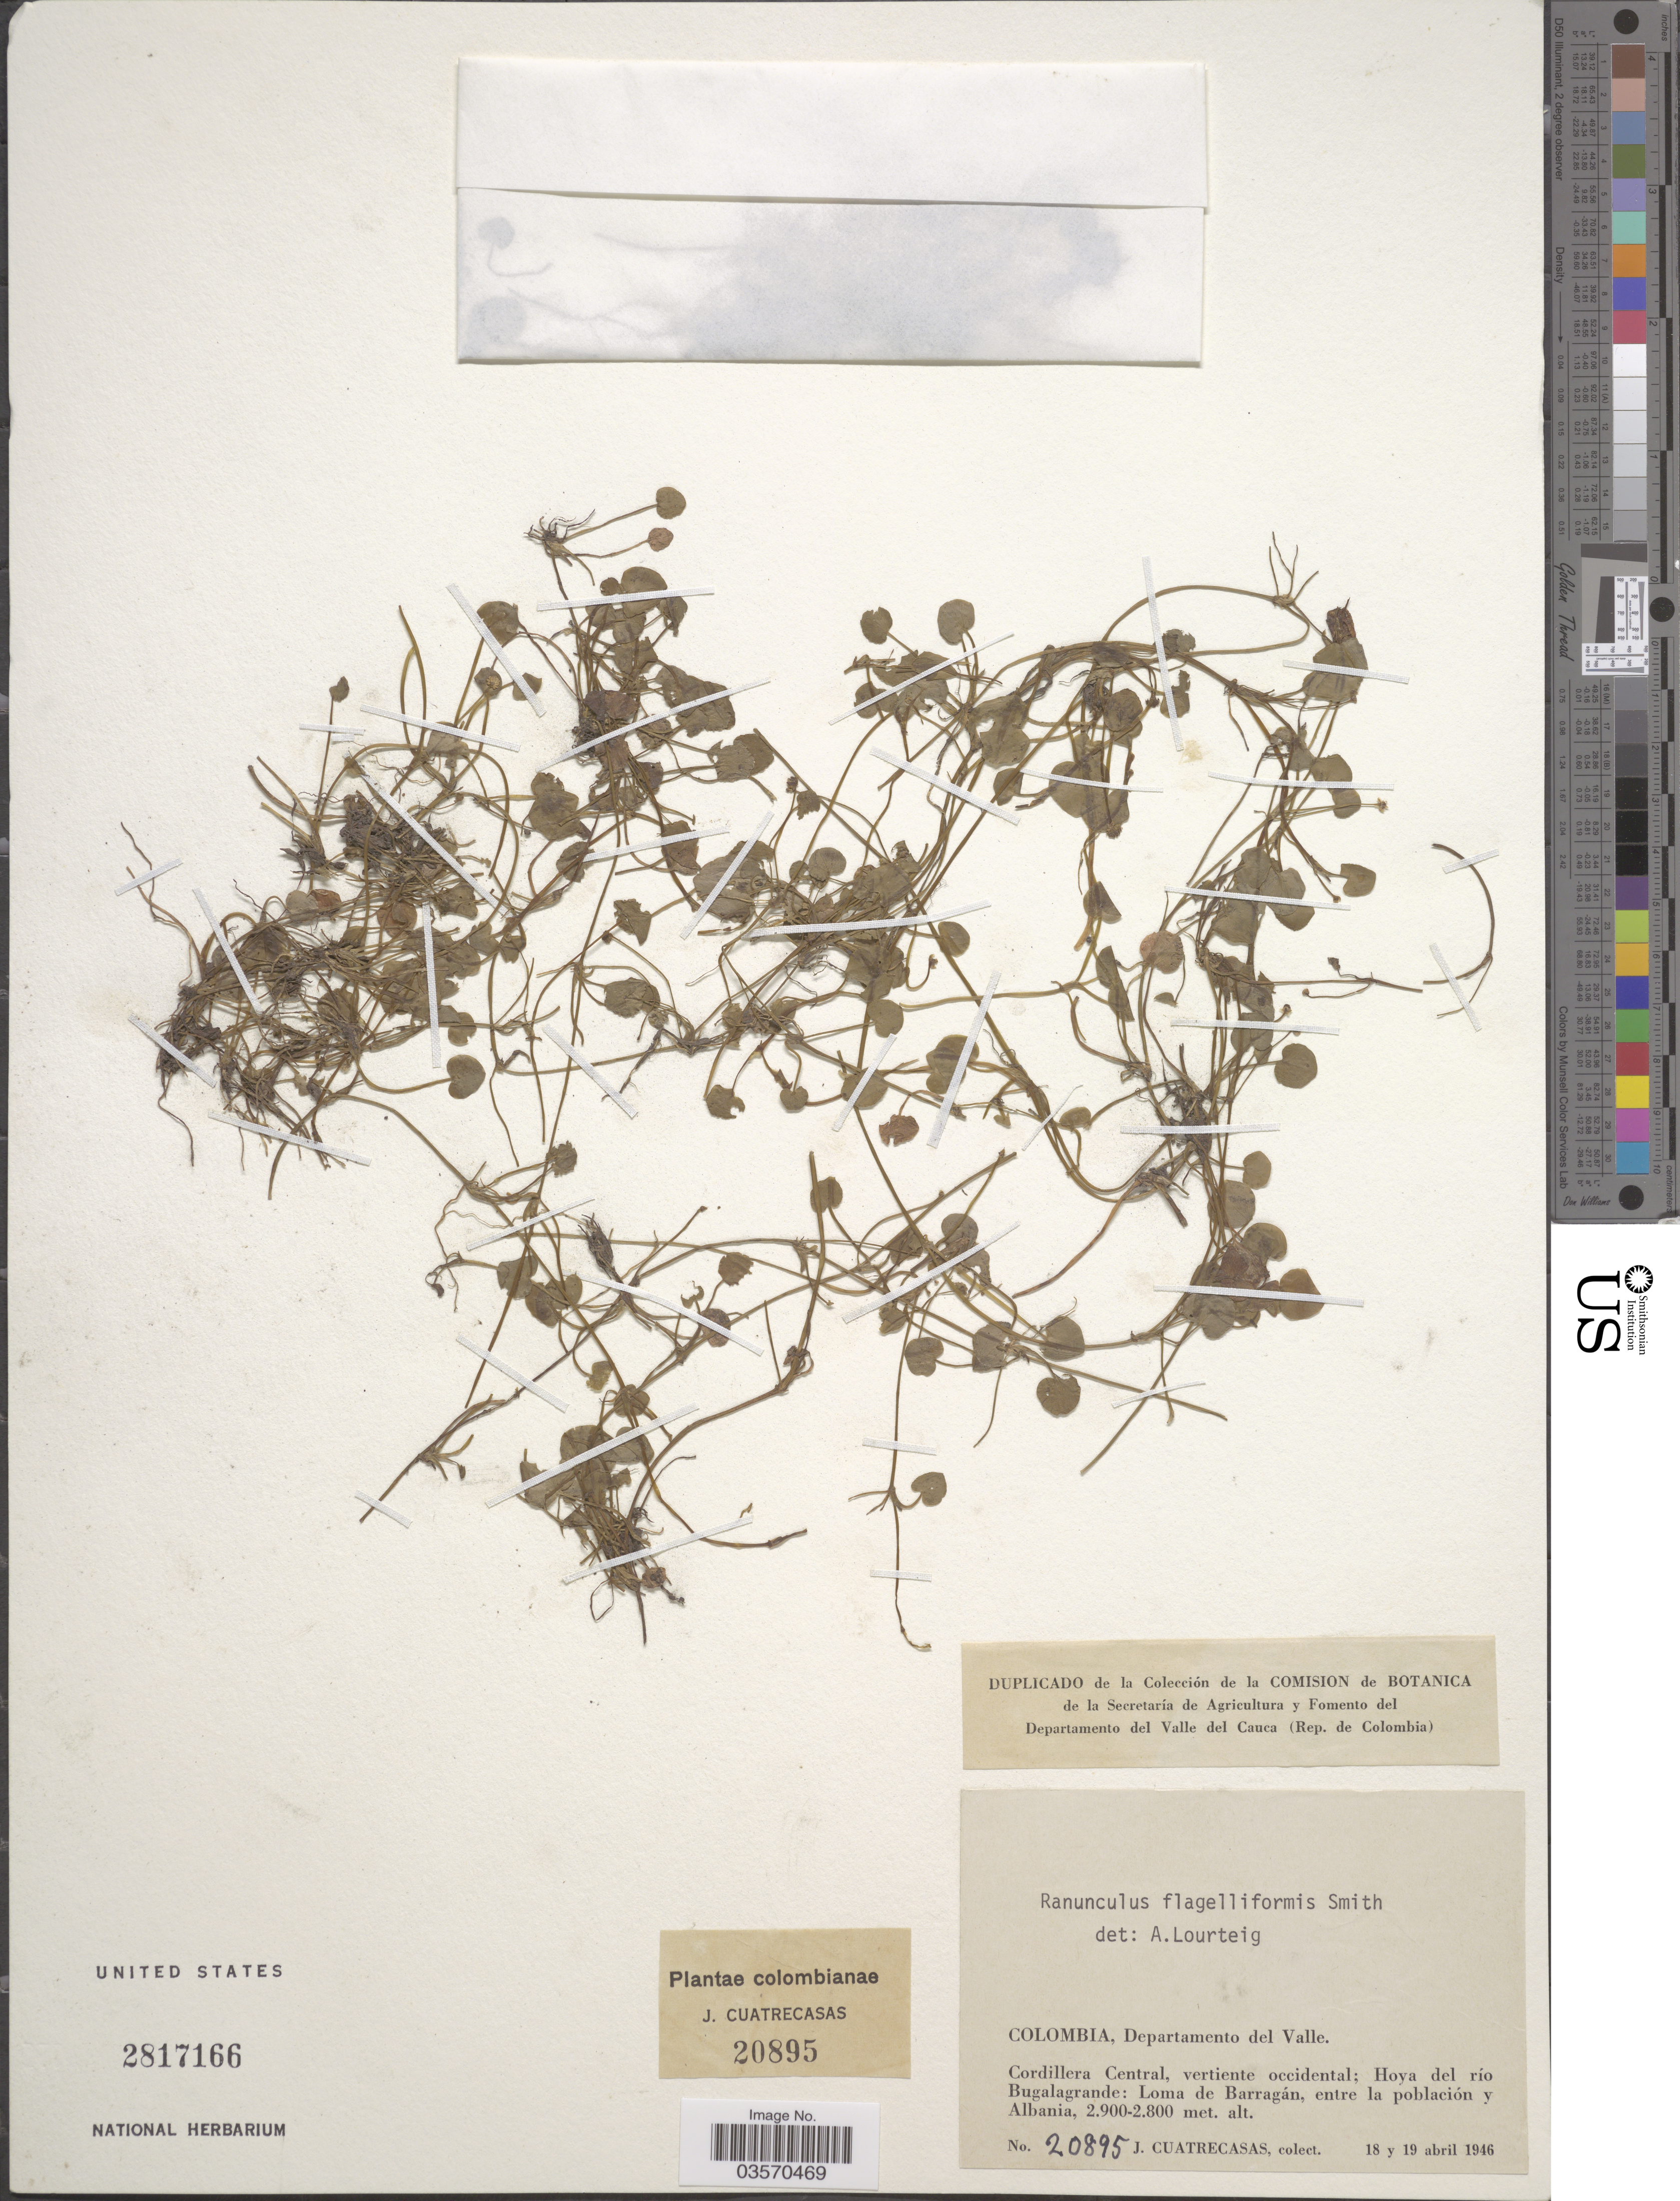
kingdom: Plantae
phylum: Tracheophyta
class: Magnoliopsida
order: Ranunculales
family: Ranunculaceae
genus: Ranunculus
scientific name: Ranunculus flagelliformis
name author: Sm.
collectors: J. Cuatrecasas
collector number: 20895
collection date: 1946-04-18/1946-04-19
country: Colombia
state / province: Valle del Cauca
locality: Departamento del Valle. Cordillera Central, vertiente occidental; Hoya del río Bugalagrande: Loma de Barragán, entre la población y Albania.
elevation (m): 2800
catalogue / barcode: US 2817166